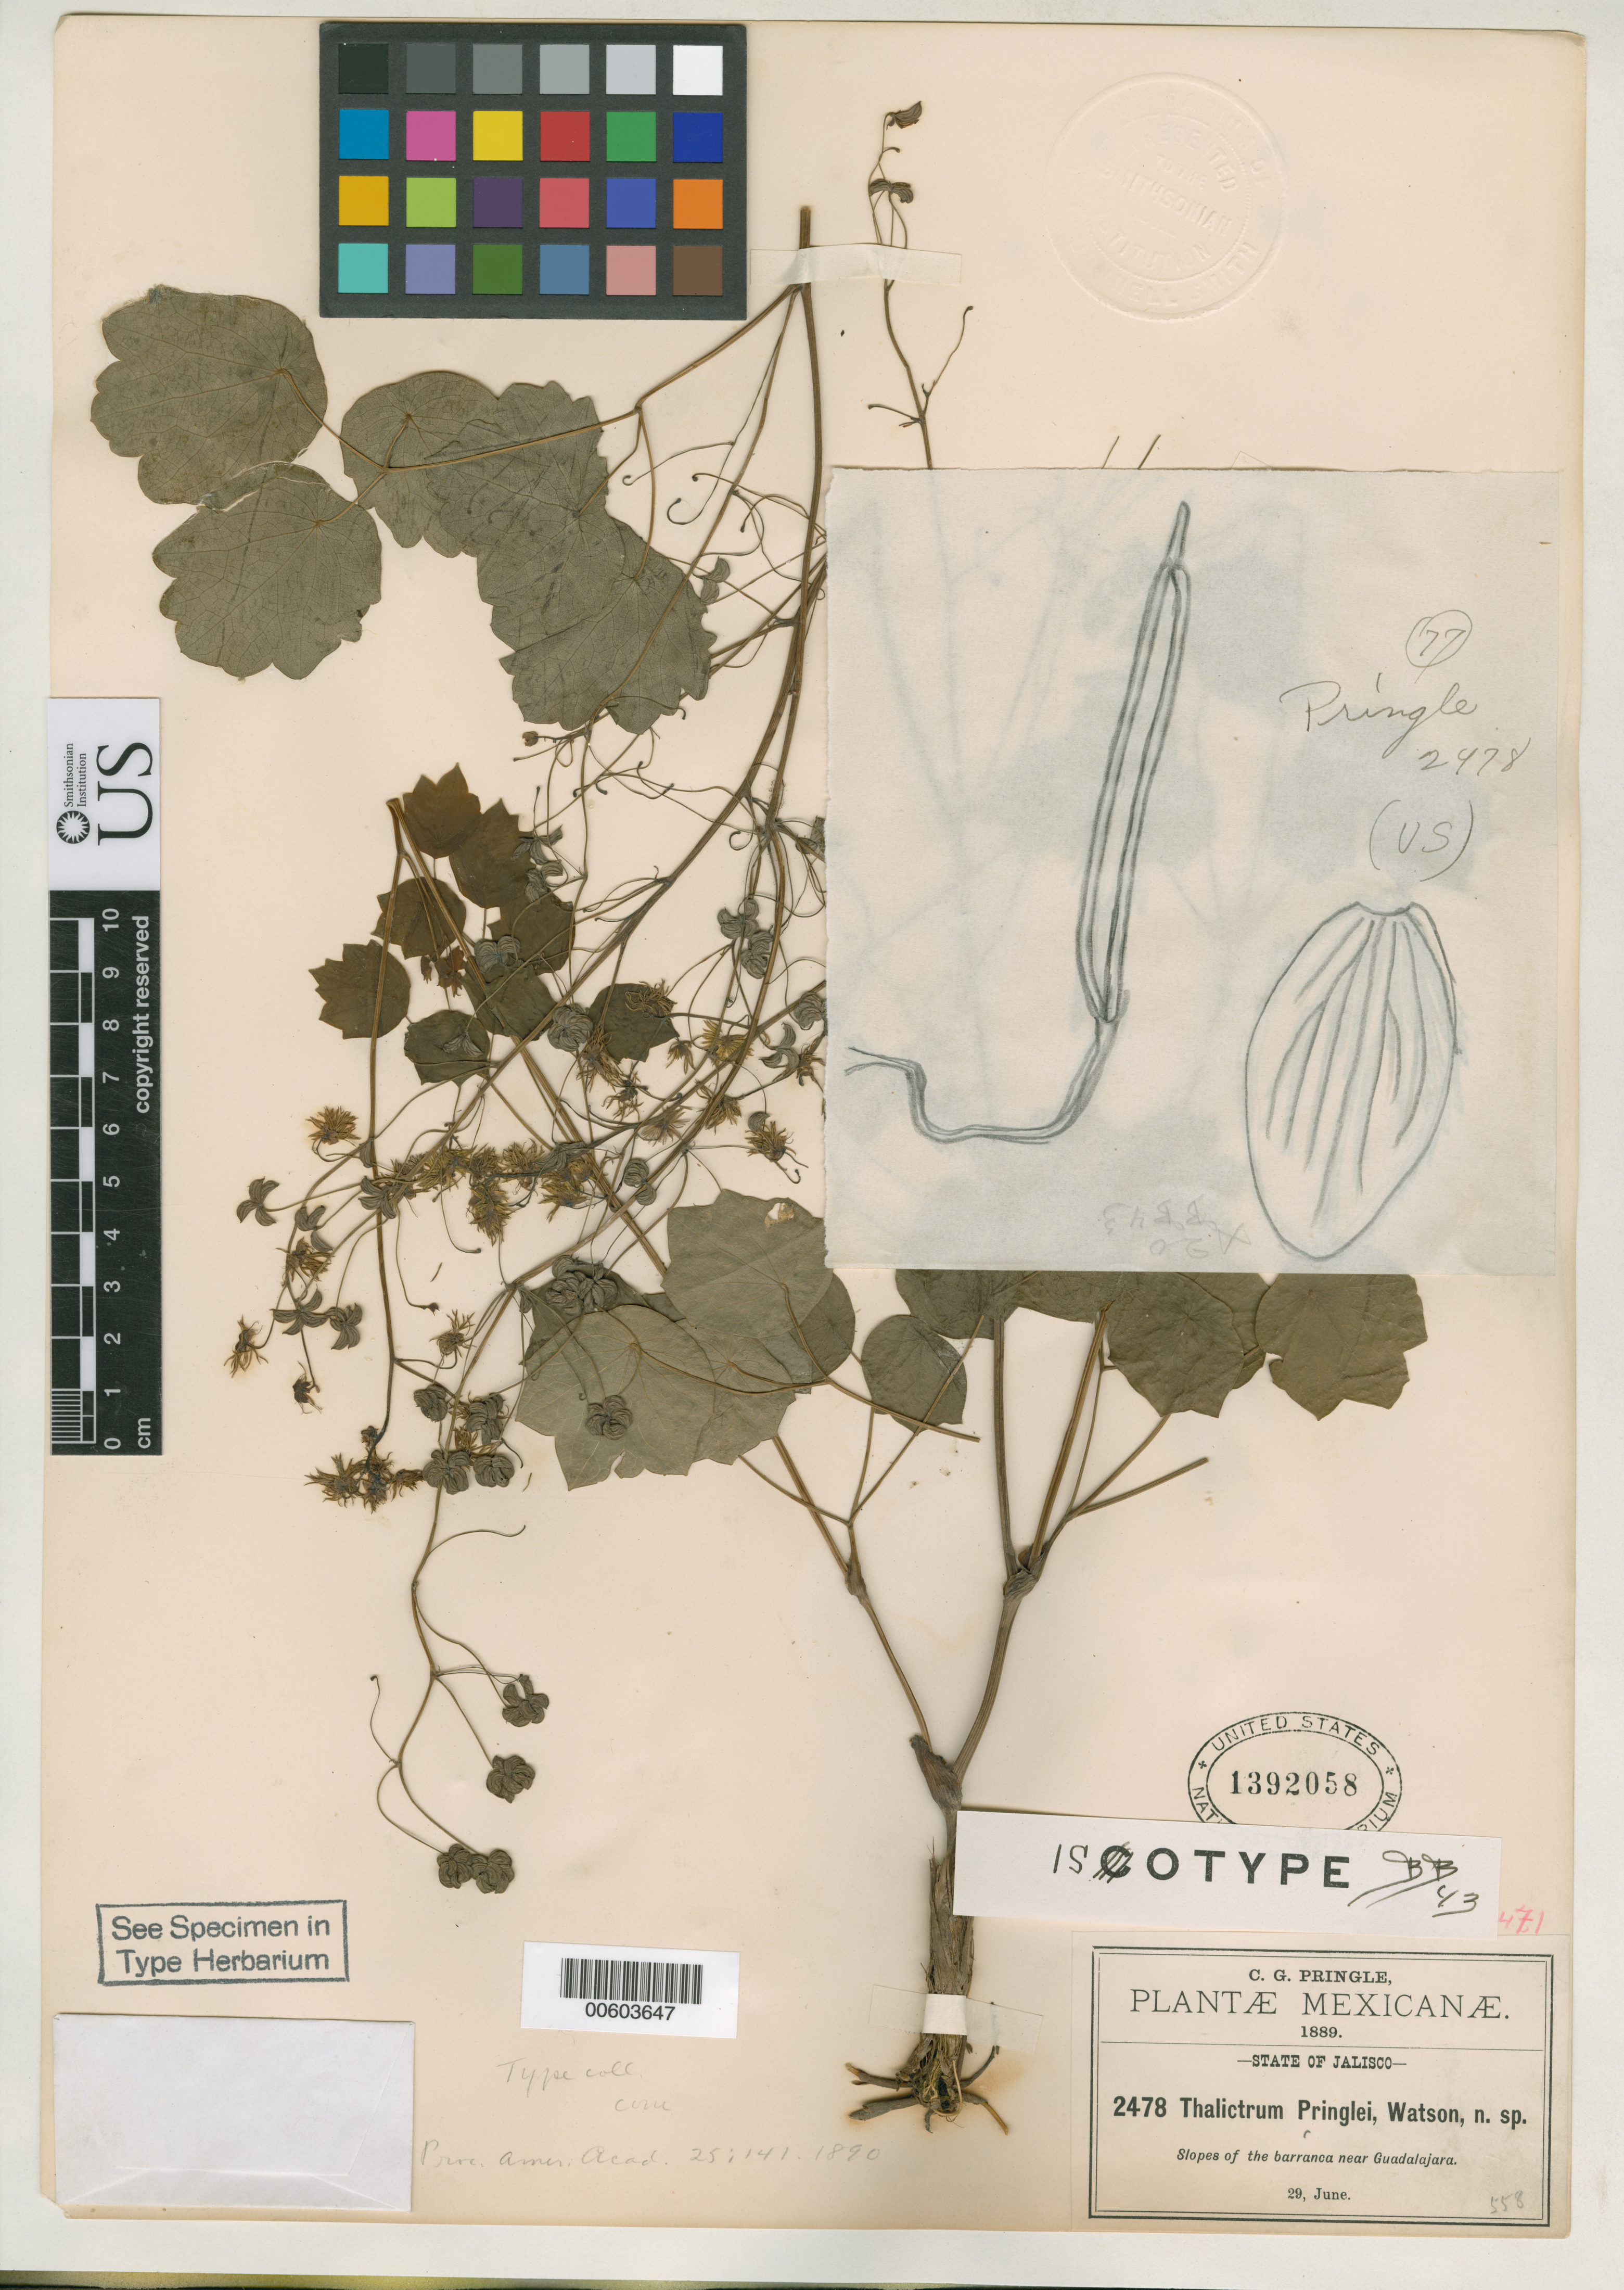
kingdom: Plantae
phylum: Tracheophyta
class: Magnoliopsida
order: Ranunculales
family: Ranunculaceae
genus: Thalictrum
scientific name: Thalictrum pringlei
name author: S. Watson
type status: Isotype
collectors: C. G. Pringle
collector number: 2478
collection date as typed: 29 Jun 1889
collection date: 1889-06-29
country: Mexico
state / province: Jalisco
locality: Slopes of barranca near Guadalajara.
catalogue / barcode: US 1392058